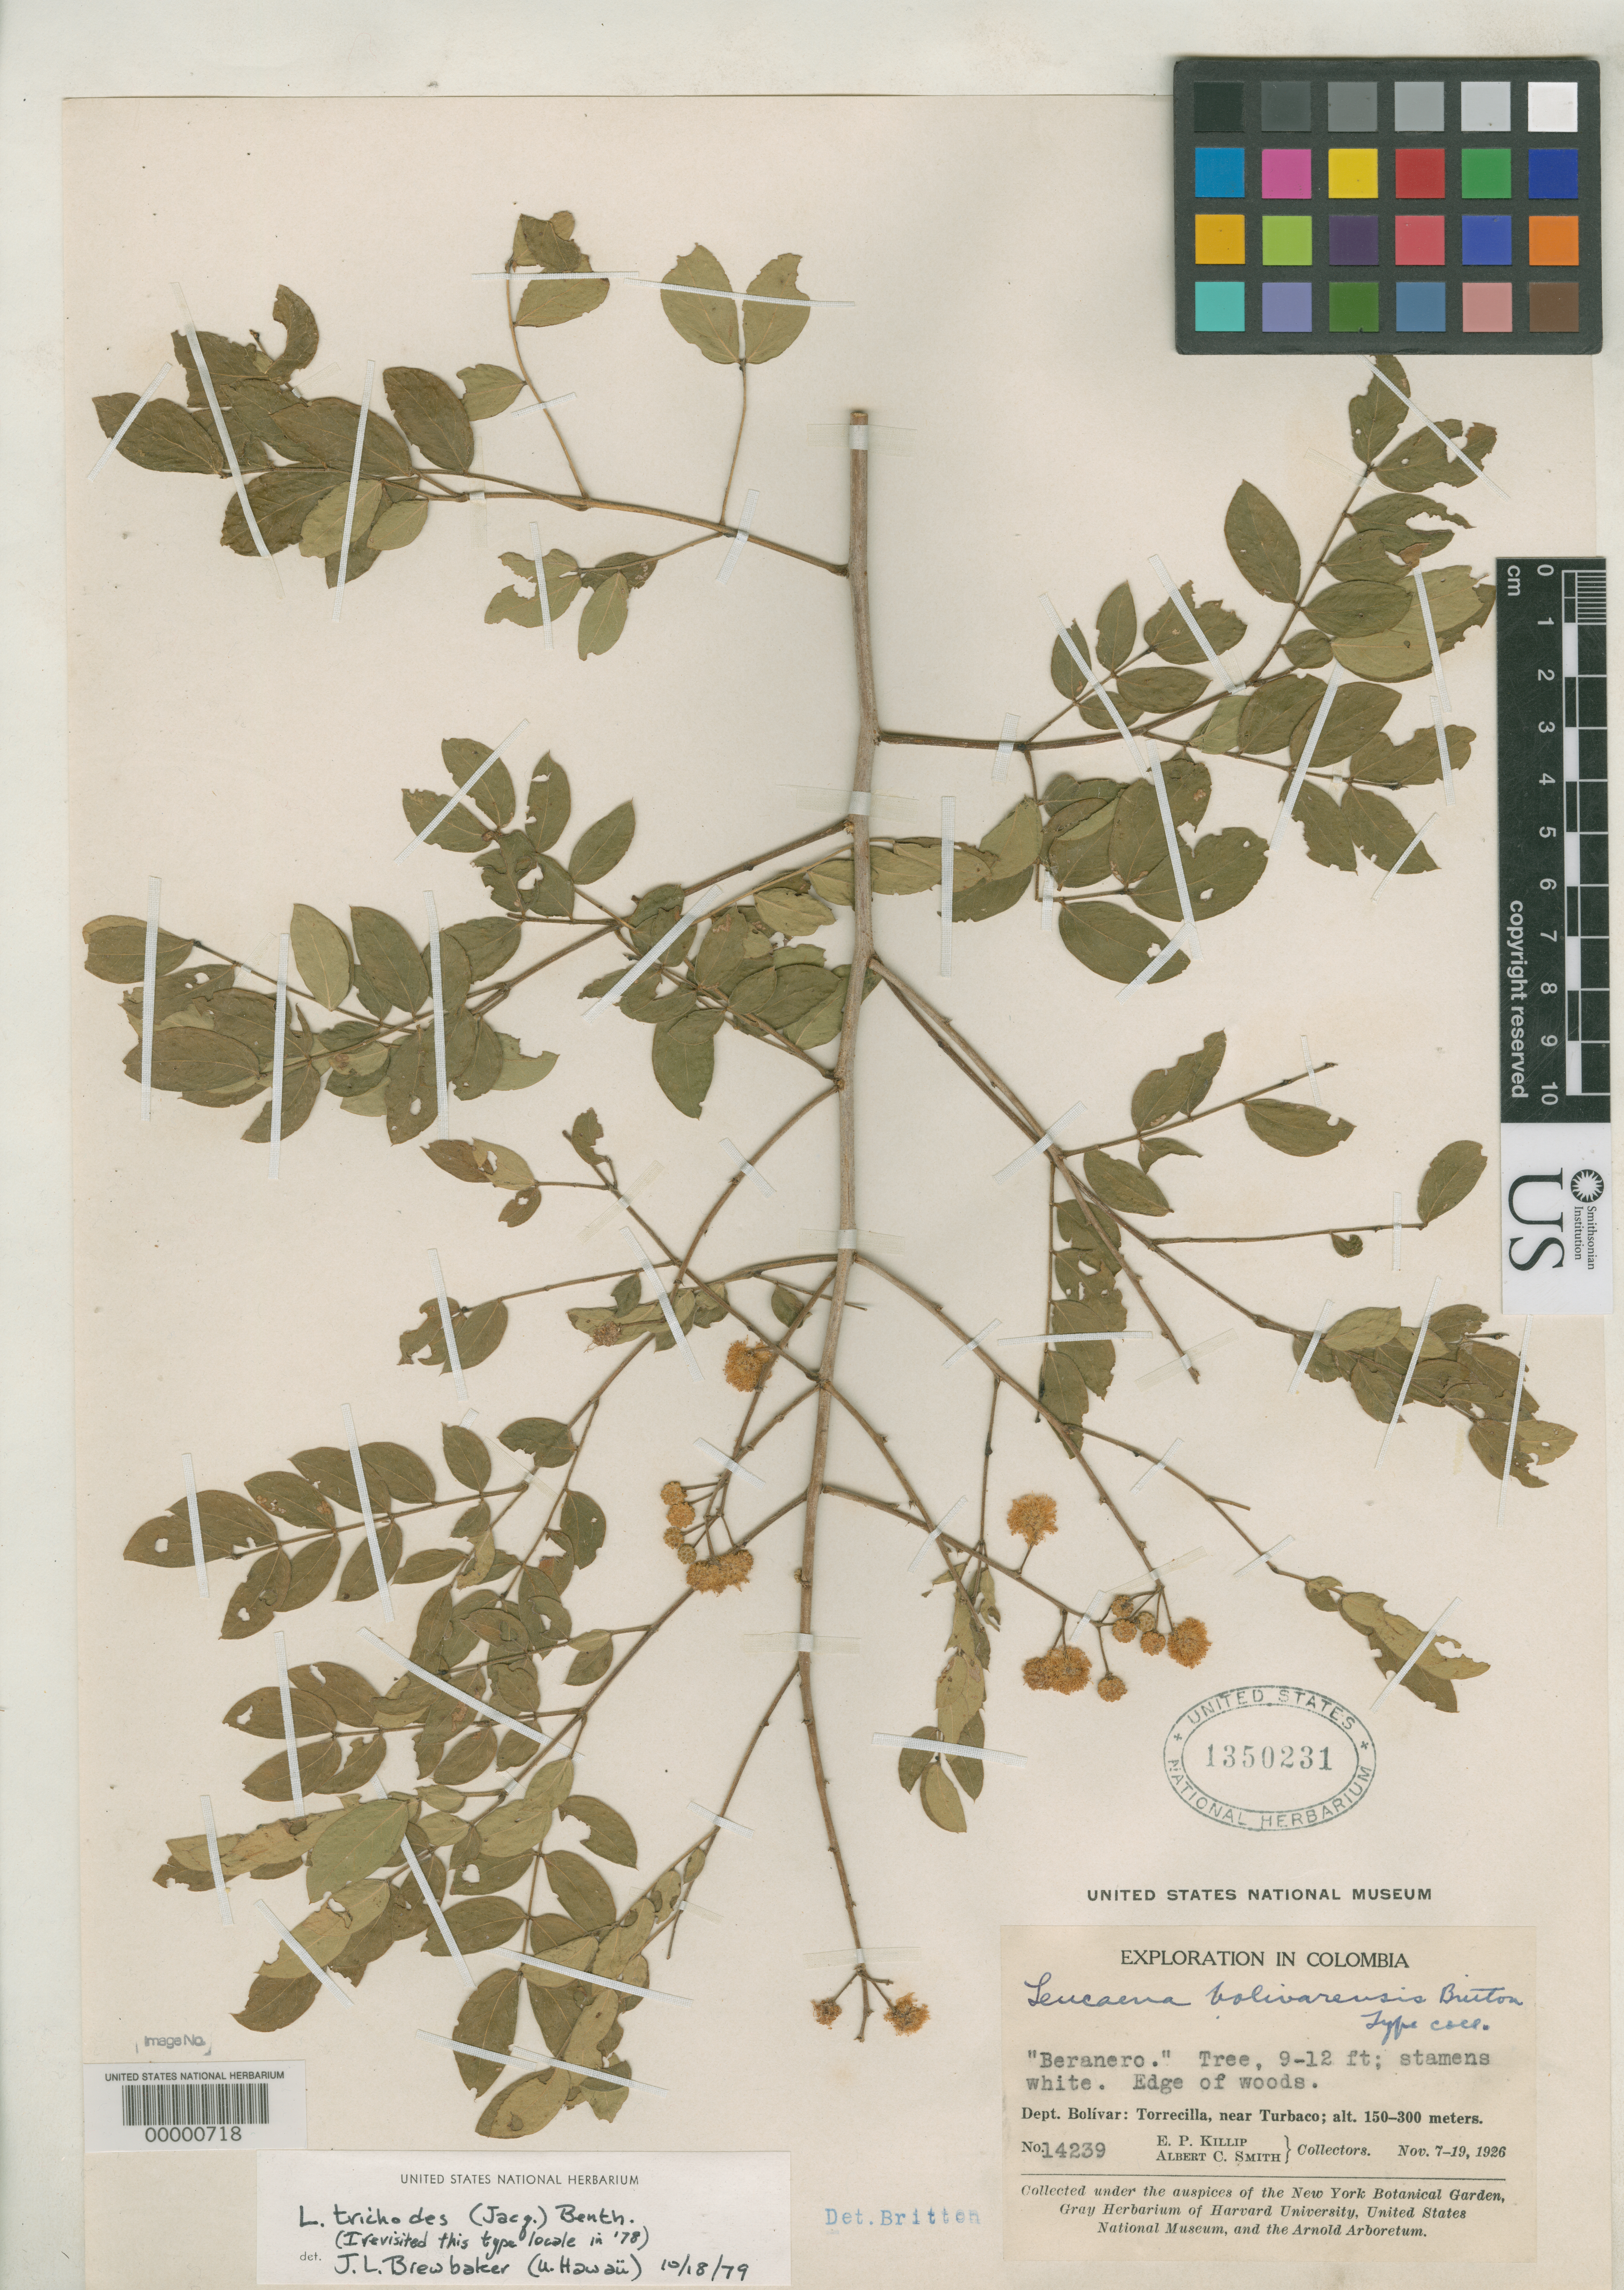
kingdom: Plantae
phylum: Tracheophyta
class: Magnoliopsida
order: Fabales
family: Fabaceae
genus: Leucaena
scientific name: Leucaena bolivarensis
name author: Britton & Killip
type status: Isotype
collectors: E. P. Killip & A. C. Smith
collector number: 14239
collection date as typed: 07 Nov 1926 to 19 Nov 1926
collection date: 1926-11-07/1926-11-19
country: Colombia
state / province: Bolívar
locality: Torrecilla, near Turbaco.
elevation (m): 150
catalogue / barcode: US 1350231